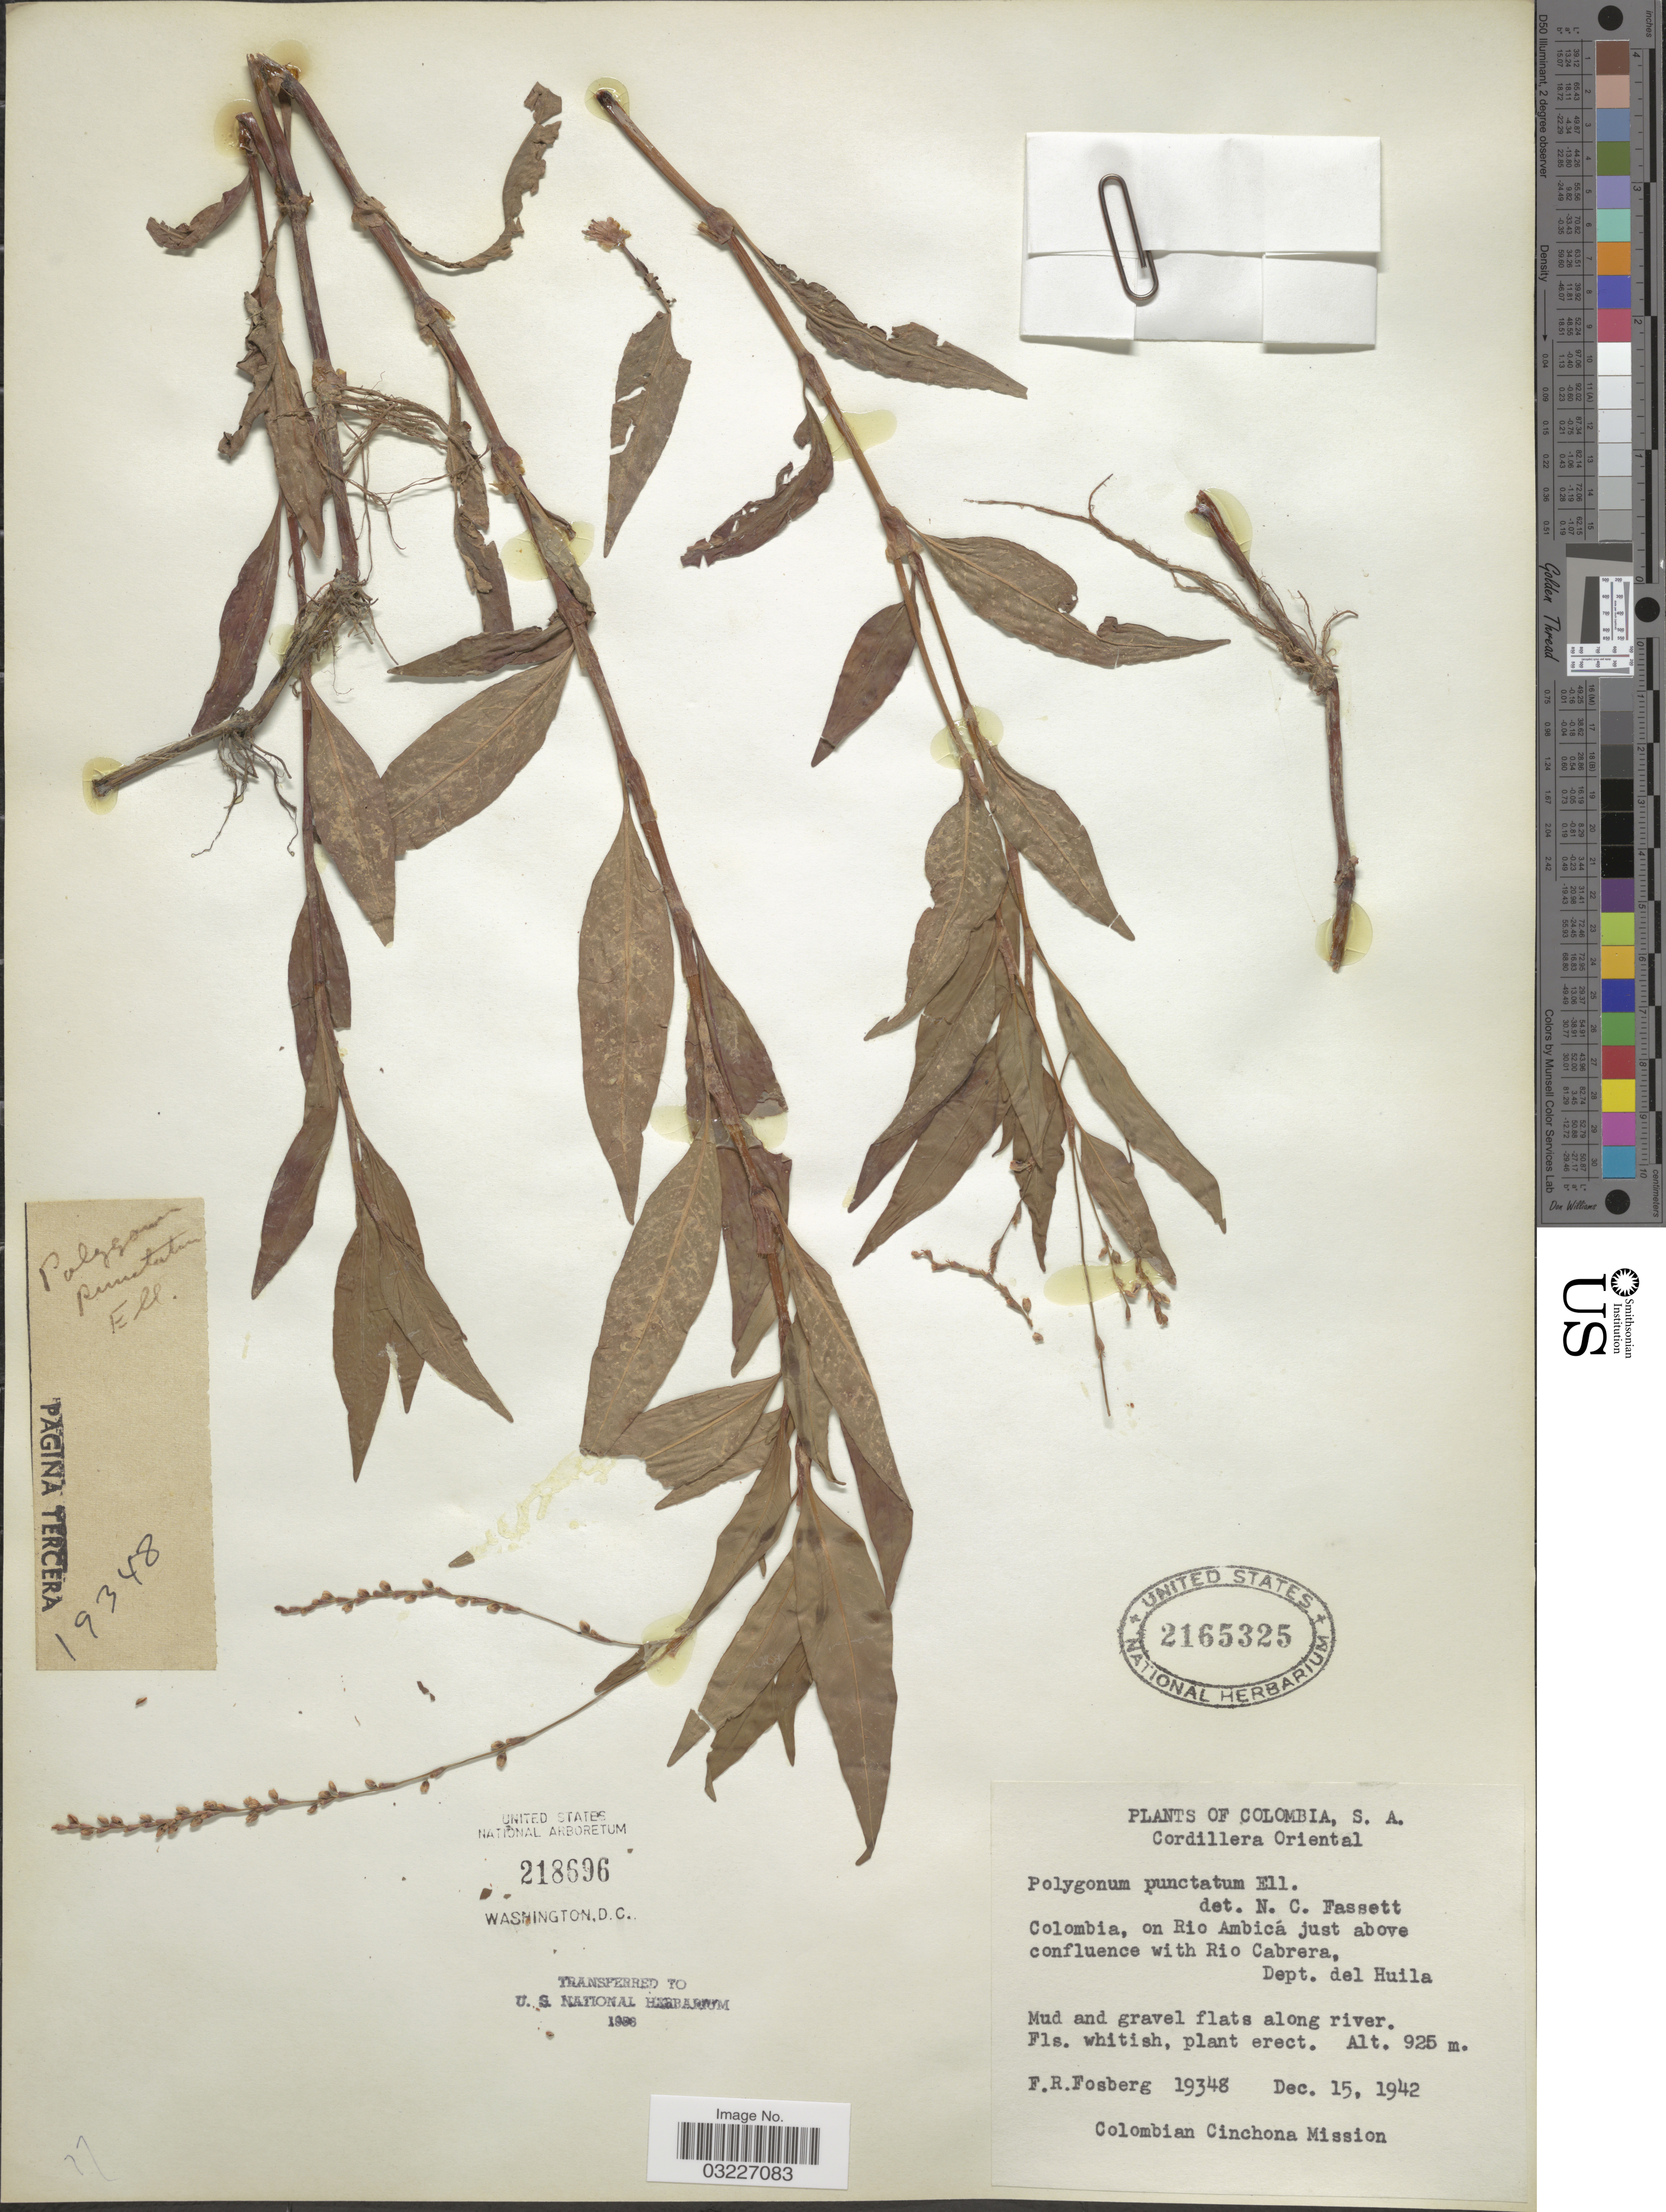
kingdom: Plantae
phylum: Tracheophyta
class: Magnoliopsida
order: Caryophyllales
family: Polygonaceae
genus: Polygonum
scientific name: Polygonum opelousanum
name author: Riddell ex Small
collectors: F. R. Fosberg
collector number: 19348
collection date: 1942-12-15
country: Colombia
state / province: Huila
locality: Cordillera Oriental. Colombia, on Rio Ambicá just above confluence with Rio Cabrera, Dept. del Huila.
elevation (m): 925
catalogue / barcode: US 2165325